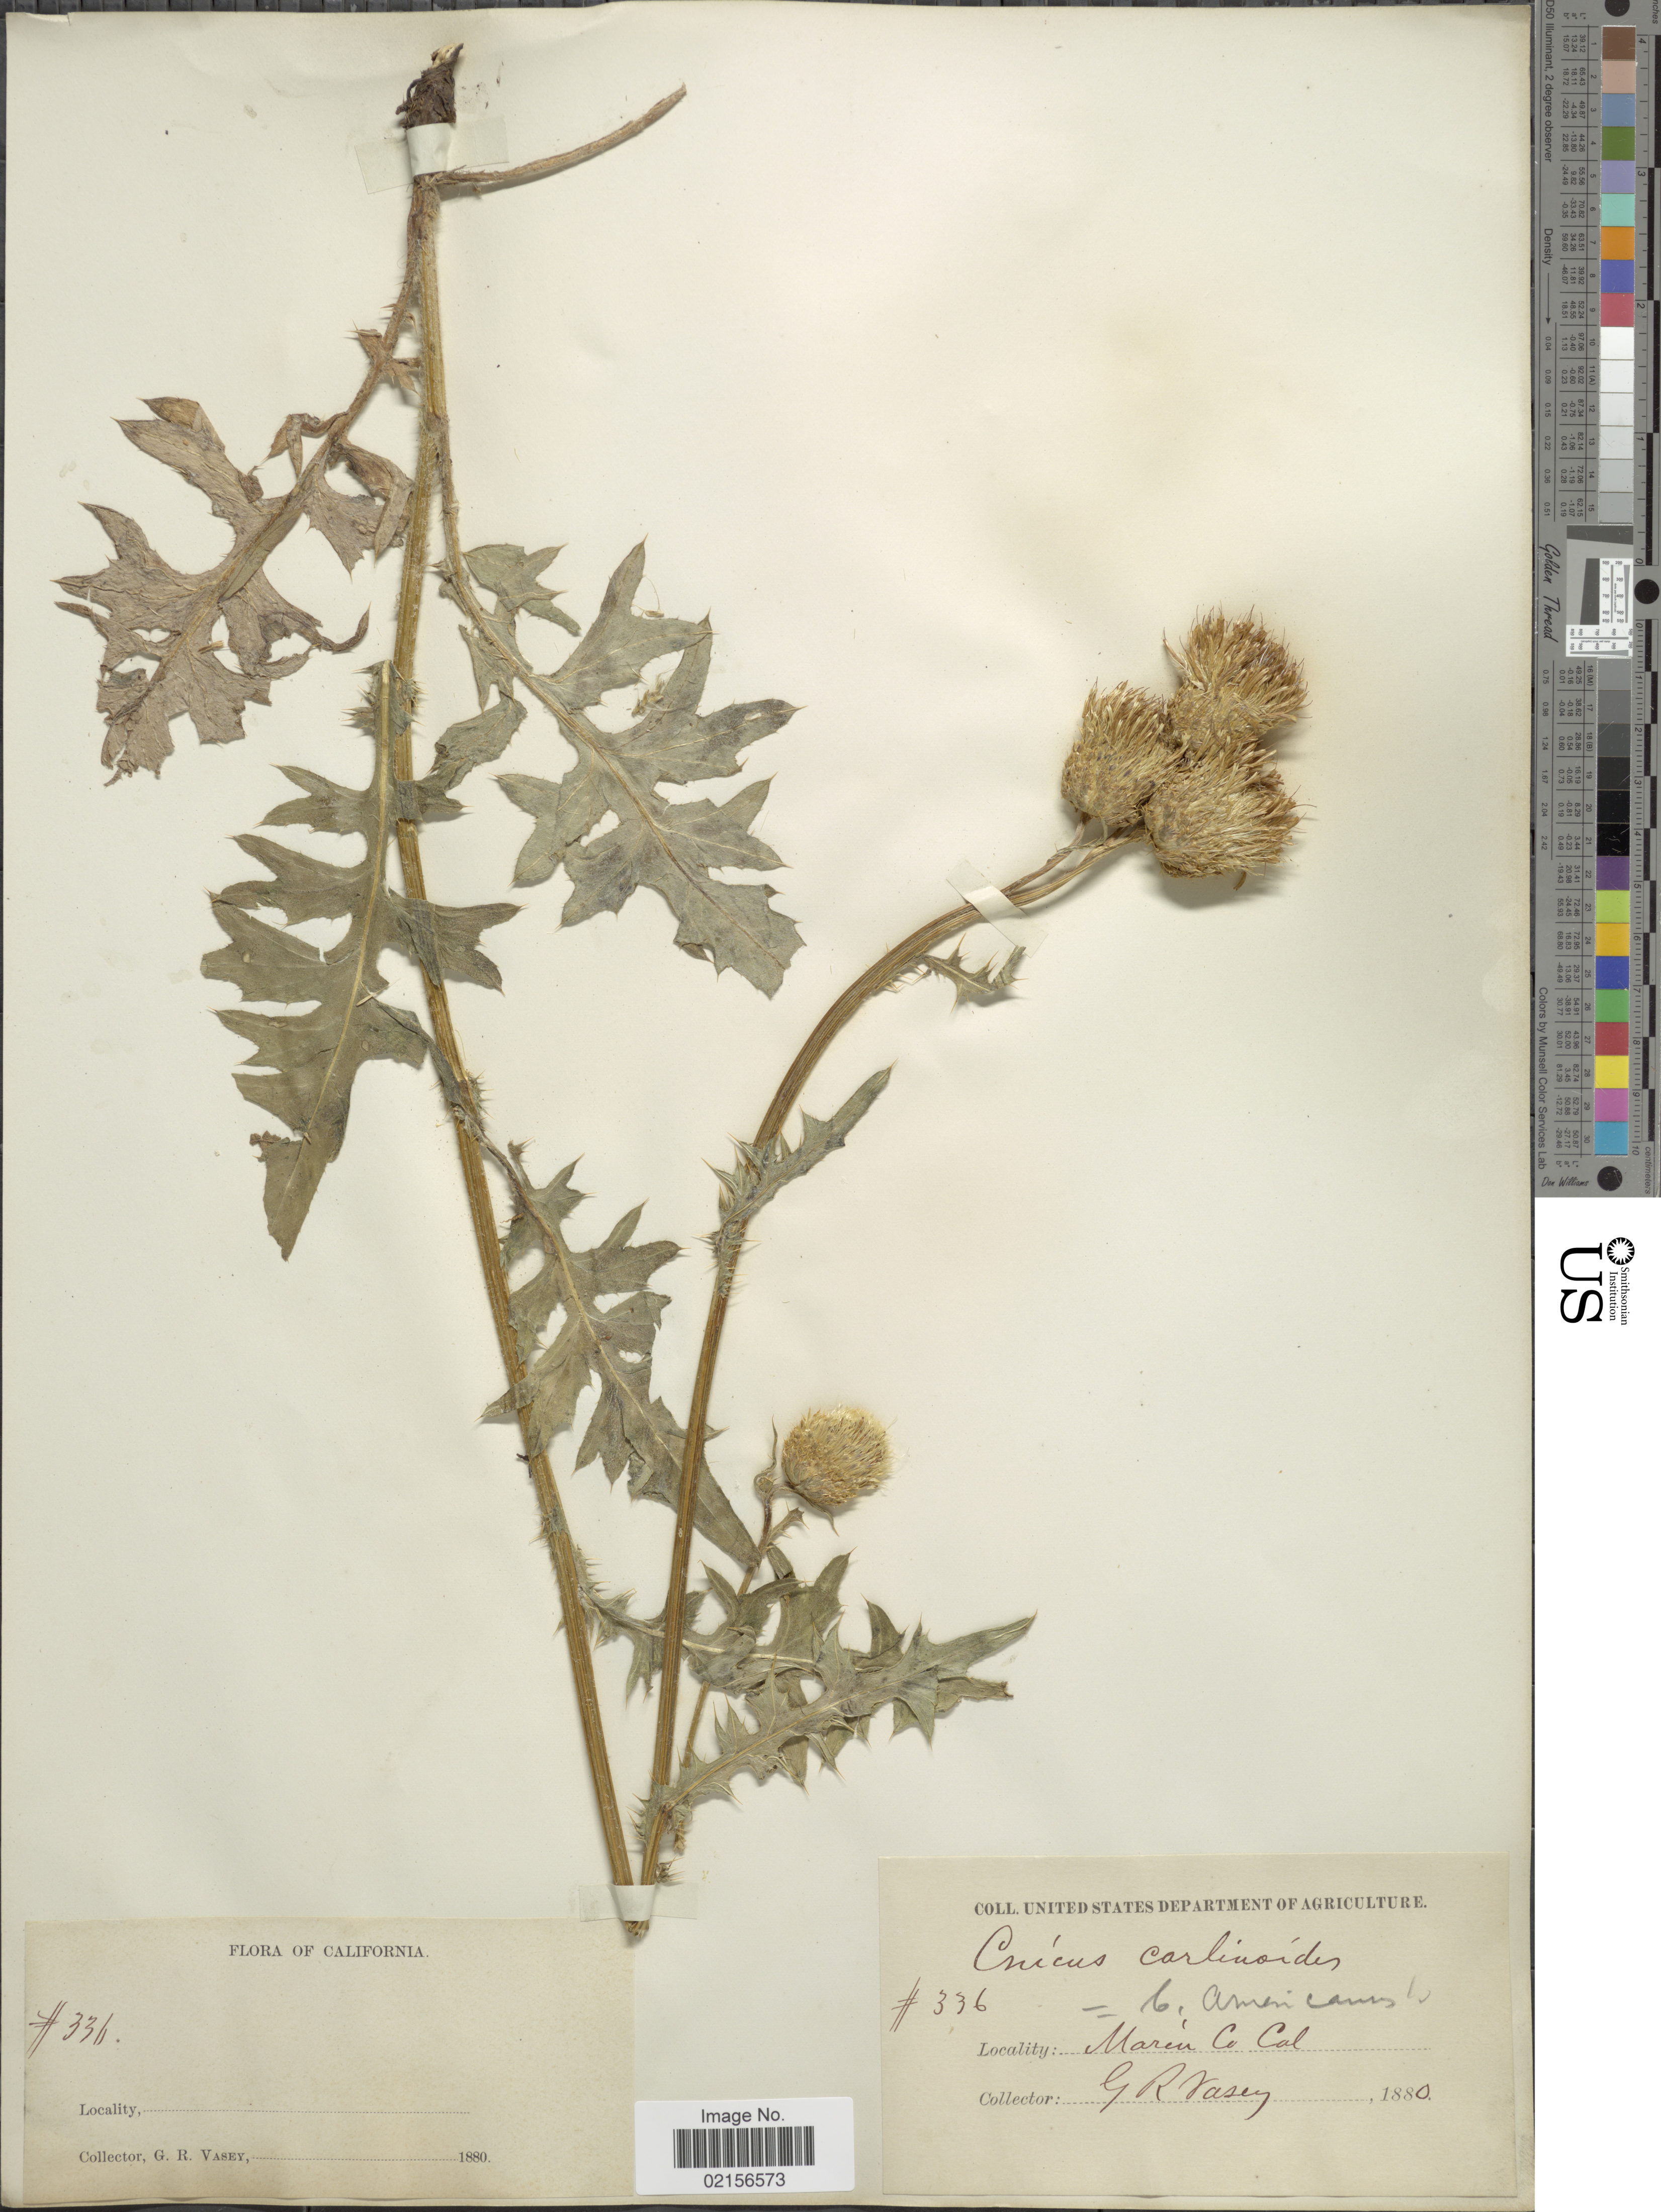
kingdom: Plantae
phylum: Tracheophyta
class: Magnoliopsida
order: Asterales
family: Asteraceae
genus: Cirsium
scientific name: Cirsium remotifolium var. odontolepis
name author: Petr.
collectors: G. R. Vasey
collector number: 336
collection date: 1880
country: United States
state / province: California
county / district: Marin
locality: Marin Co